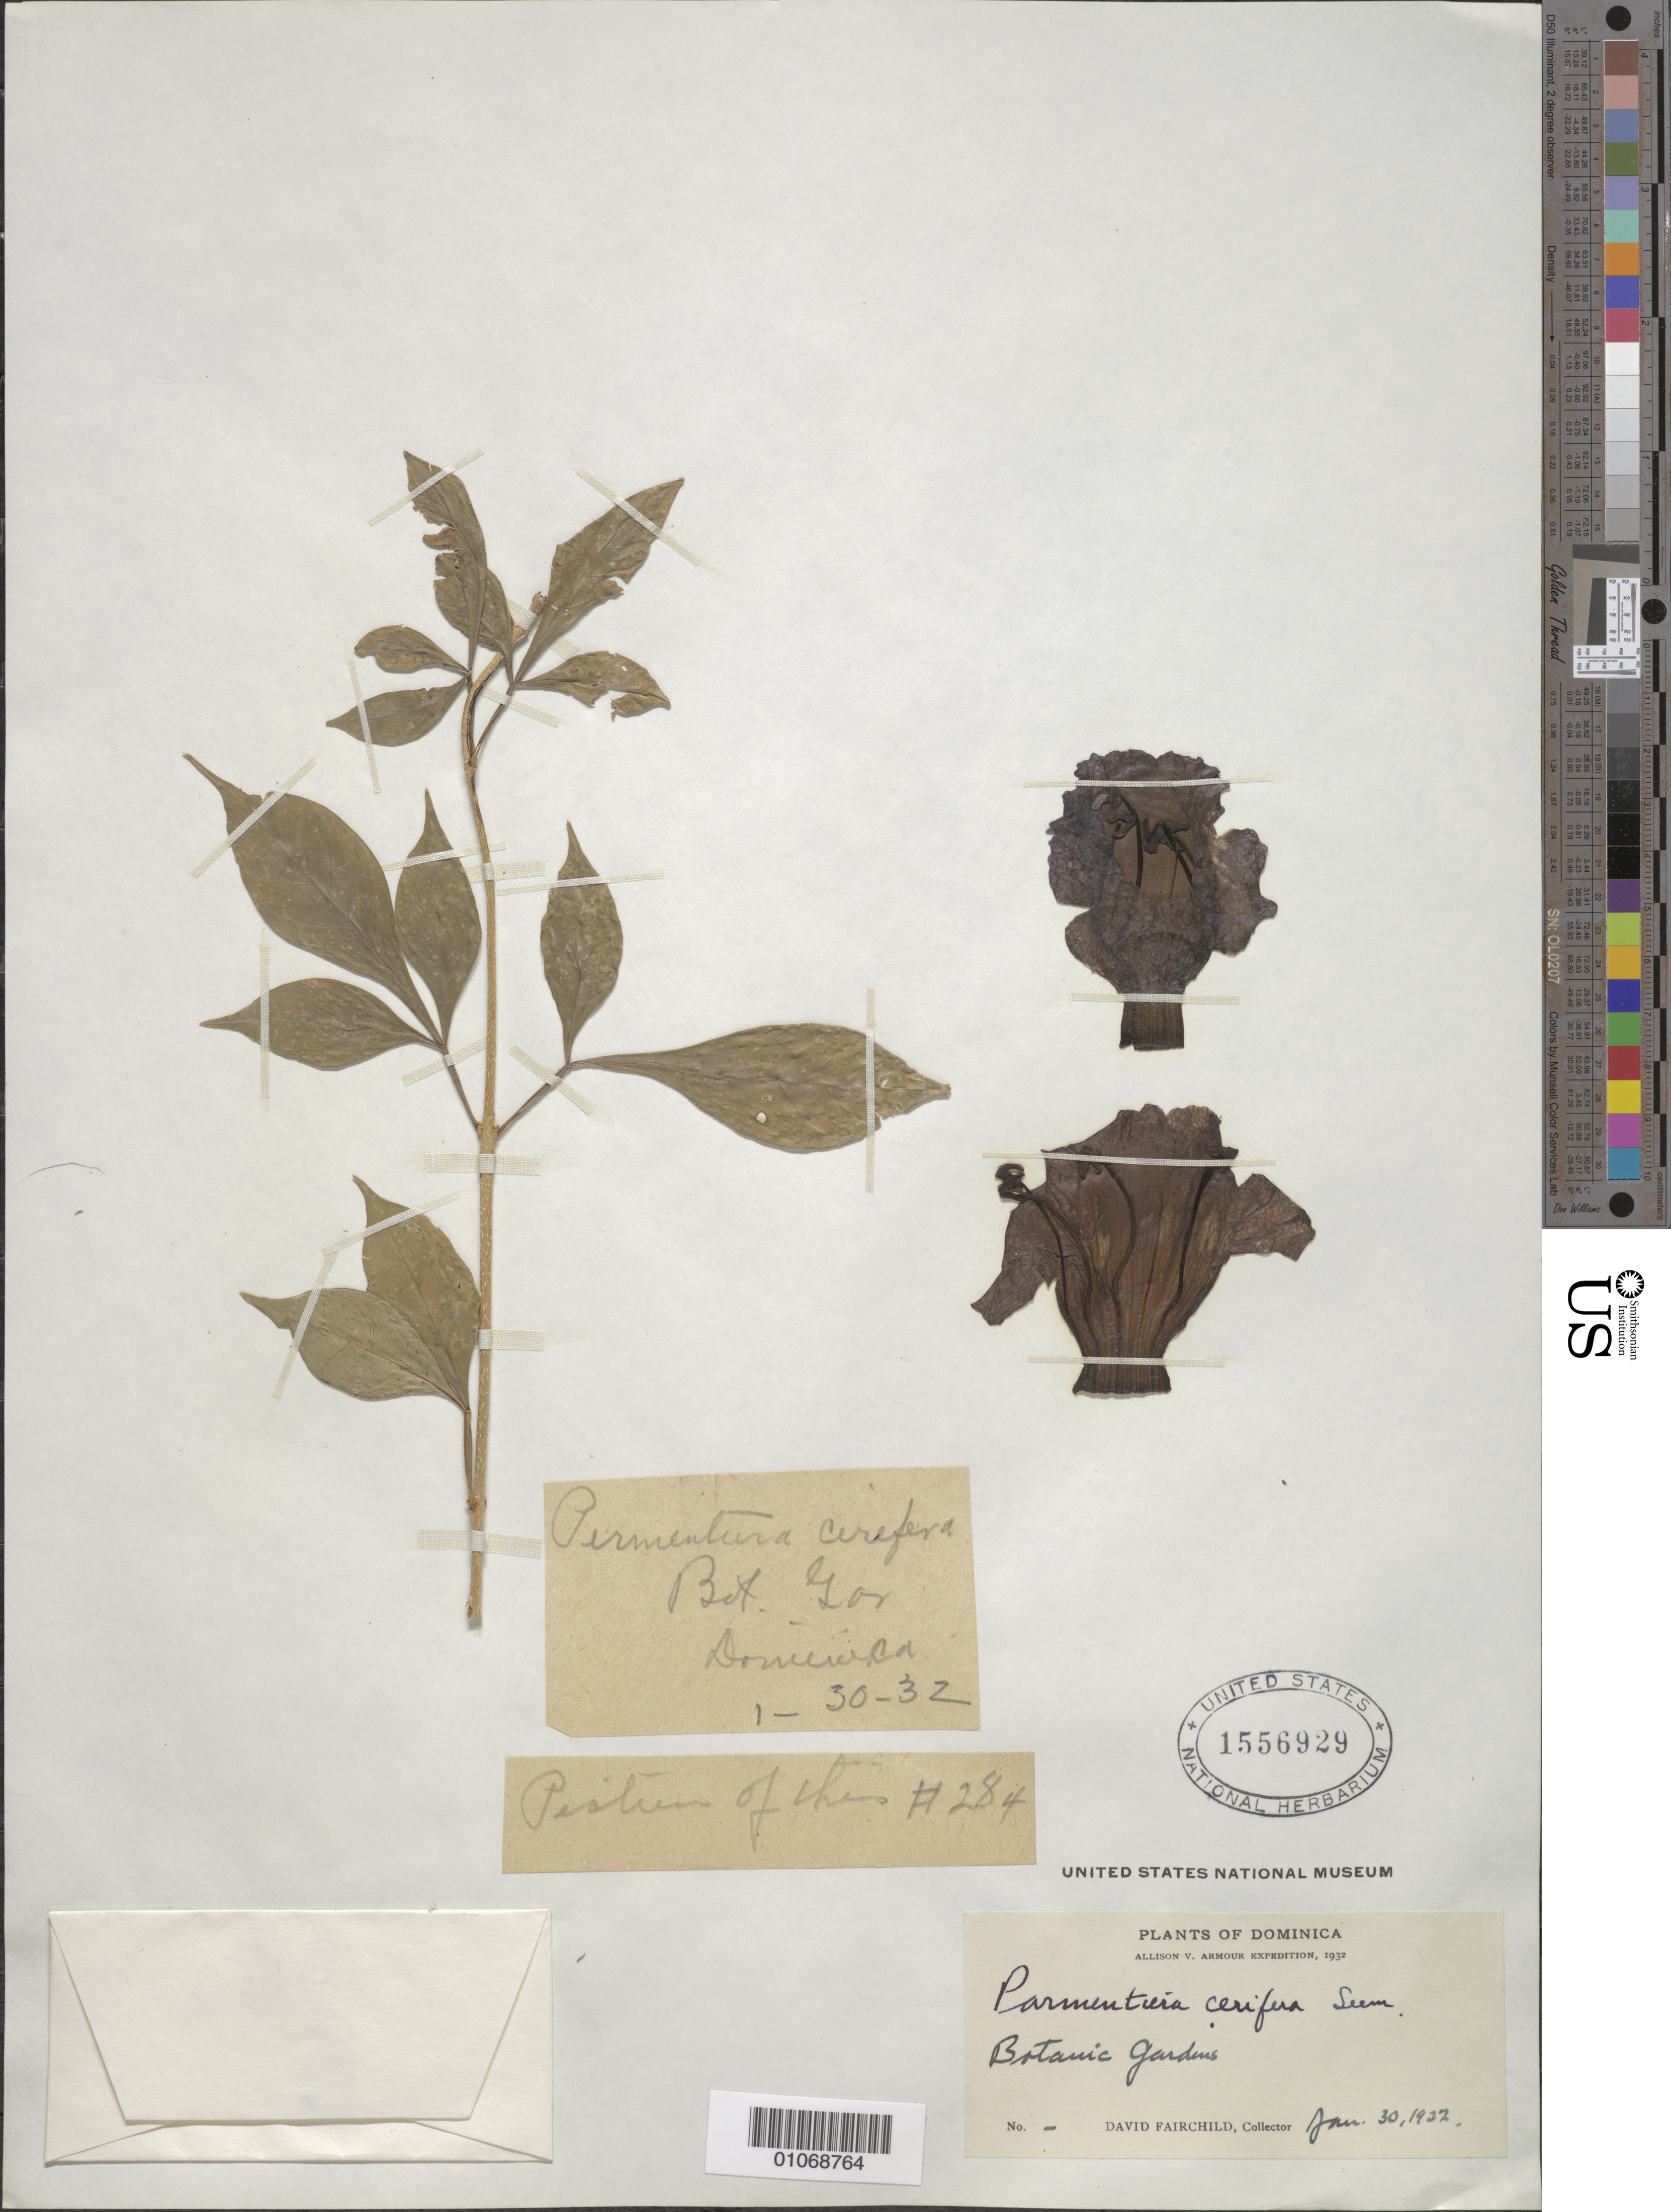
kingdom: Plantae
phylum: Tracheophyta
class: Magnoliopsida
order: Lamiales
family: Bignoniaceae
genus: Parmentiera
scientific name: Parmentiera cereifera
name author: Seem.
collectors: D. Fairchild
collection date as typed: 30 Jan 1932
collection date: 1932-01-30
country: Dominica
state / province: St. George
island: Dominica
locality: Botanic Gardens.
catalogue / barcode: US 1556929